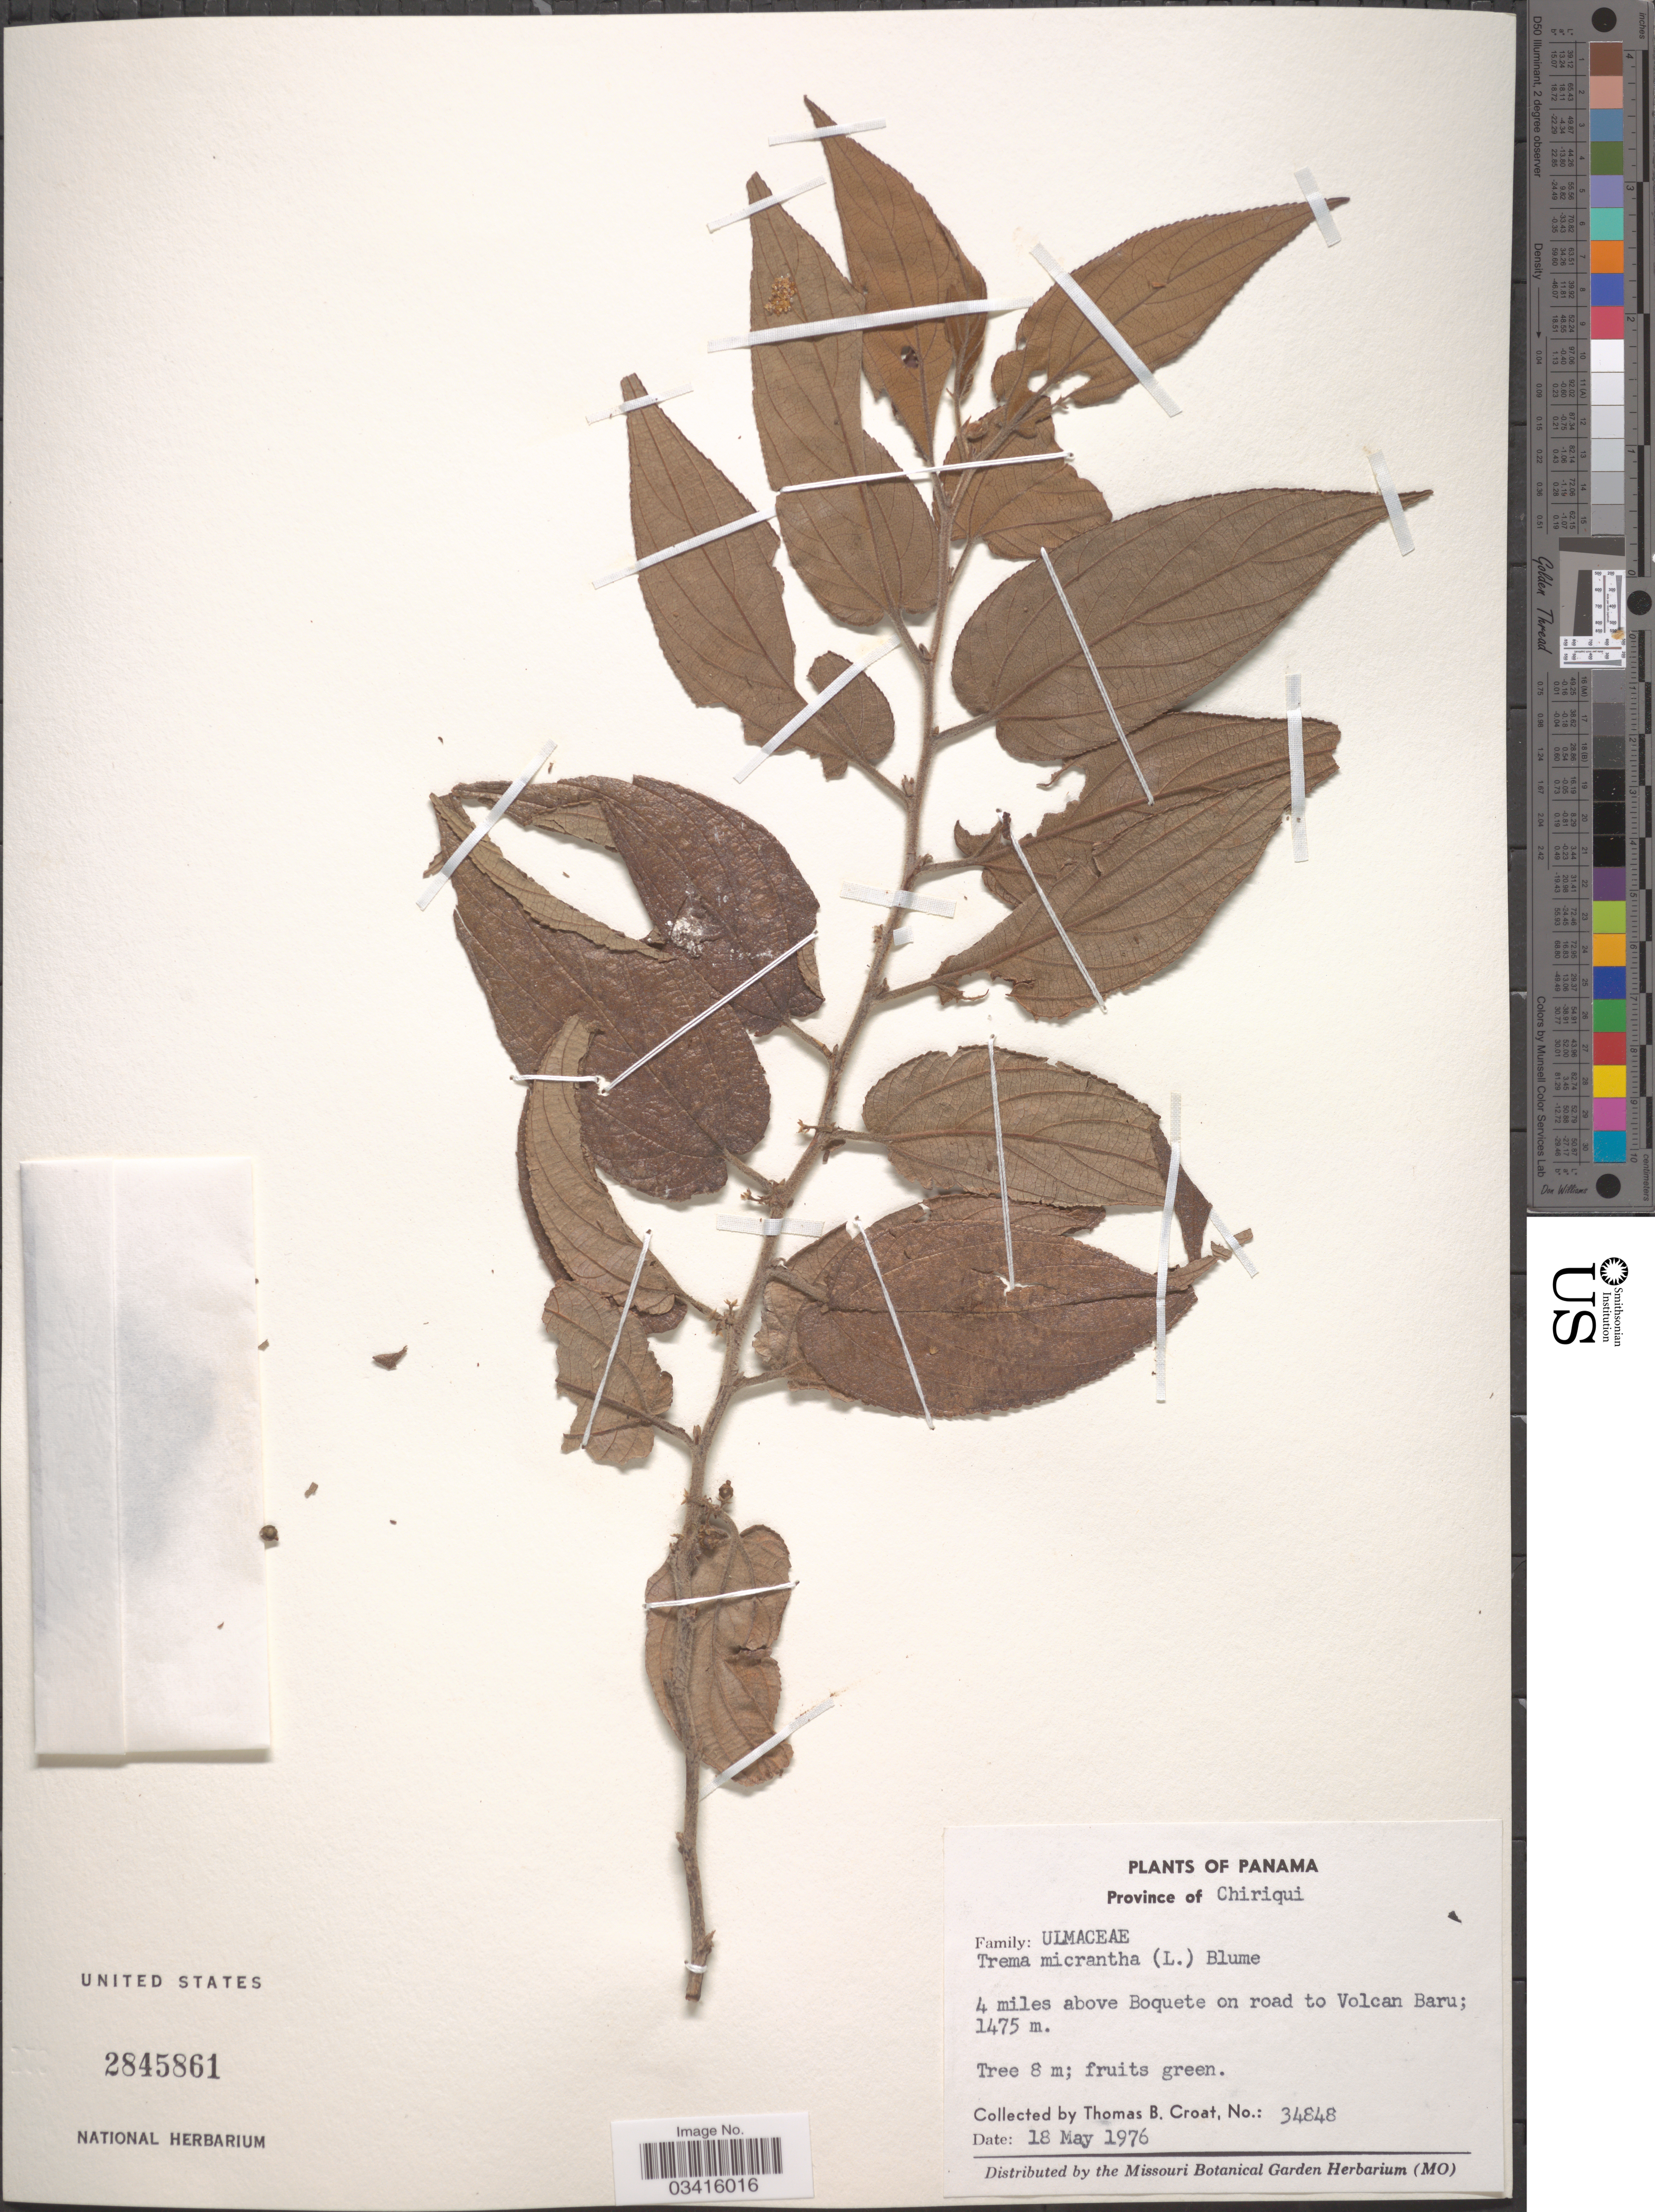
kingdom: Plantae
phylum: Tracheophyta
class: Magnoliopsida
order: Rosales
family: Cannabaceae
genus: Trema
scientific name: Trema micranthum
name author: (L.) Blume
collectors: T. B. Croat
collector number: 34848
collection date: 1976-05-18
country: Panama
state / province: Chiriqui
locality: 4 miles above Boquete on road to Volcan Baru.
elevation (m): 1475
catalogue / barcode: US 2845861